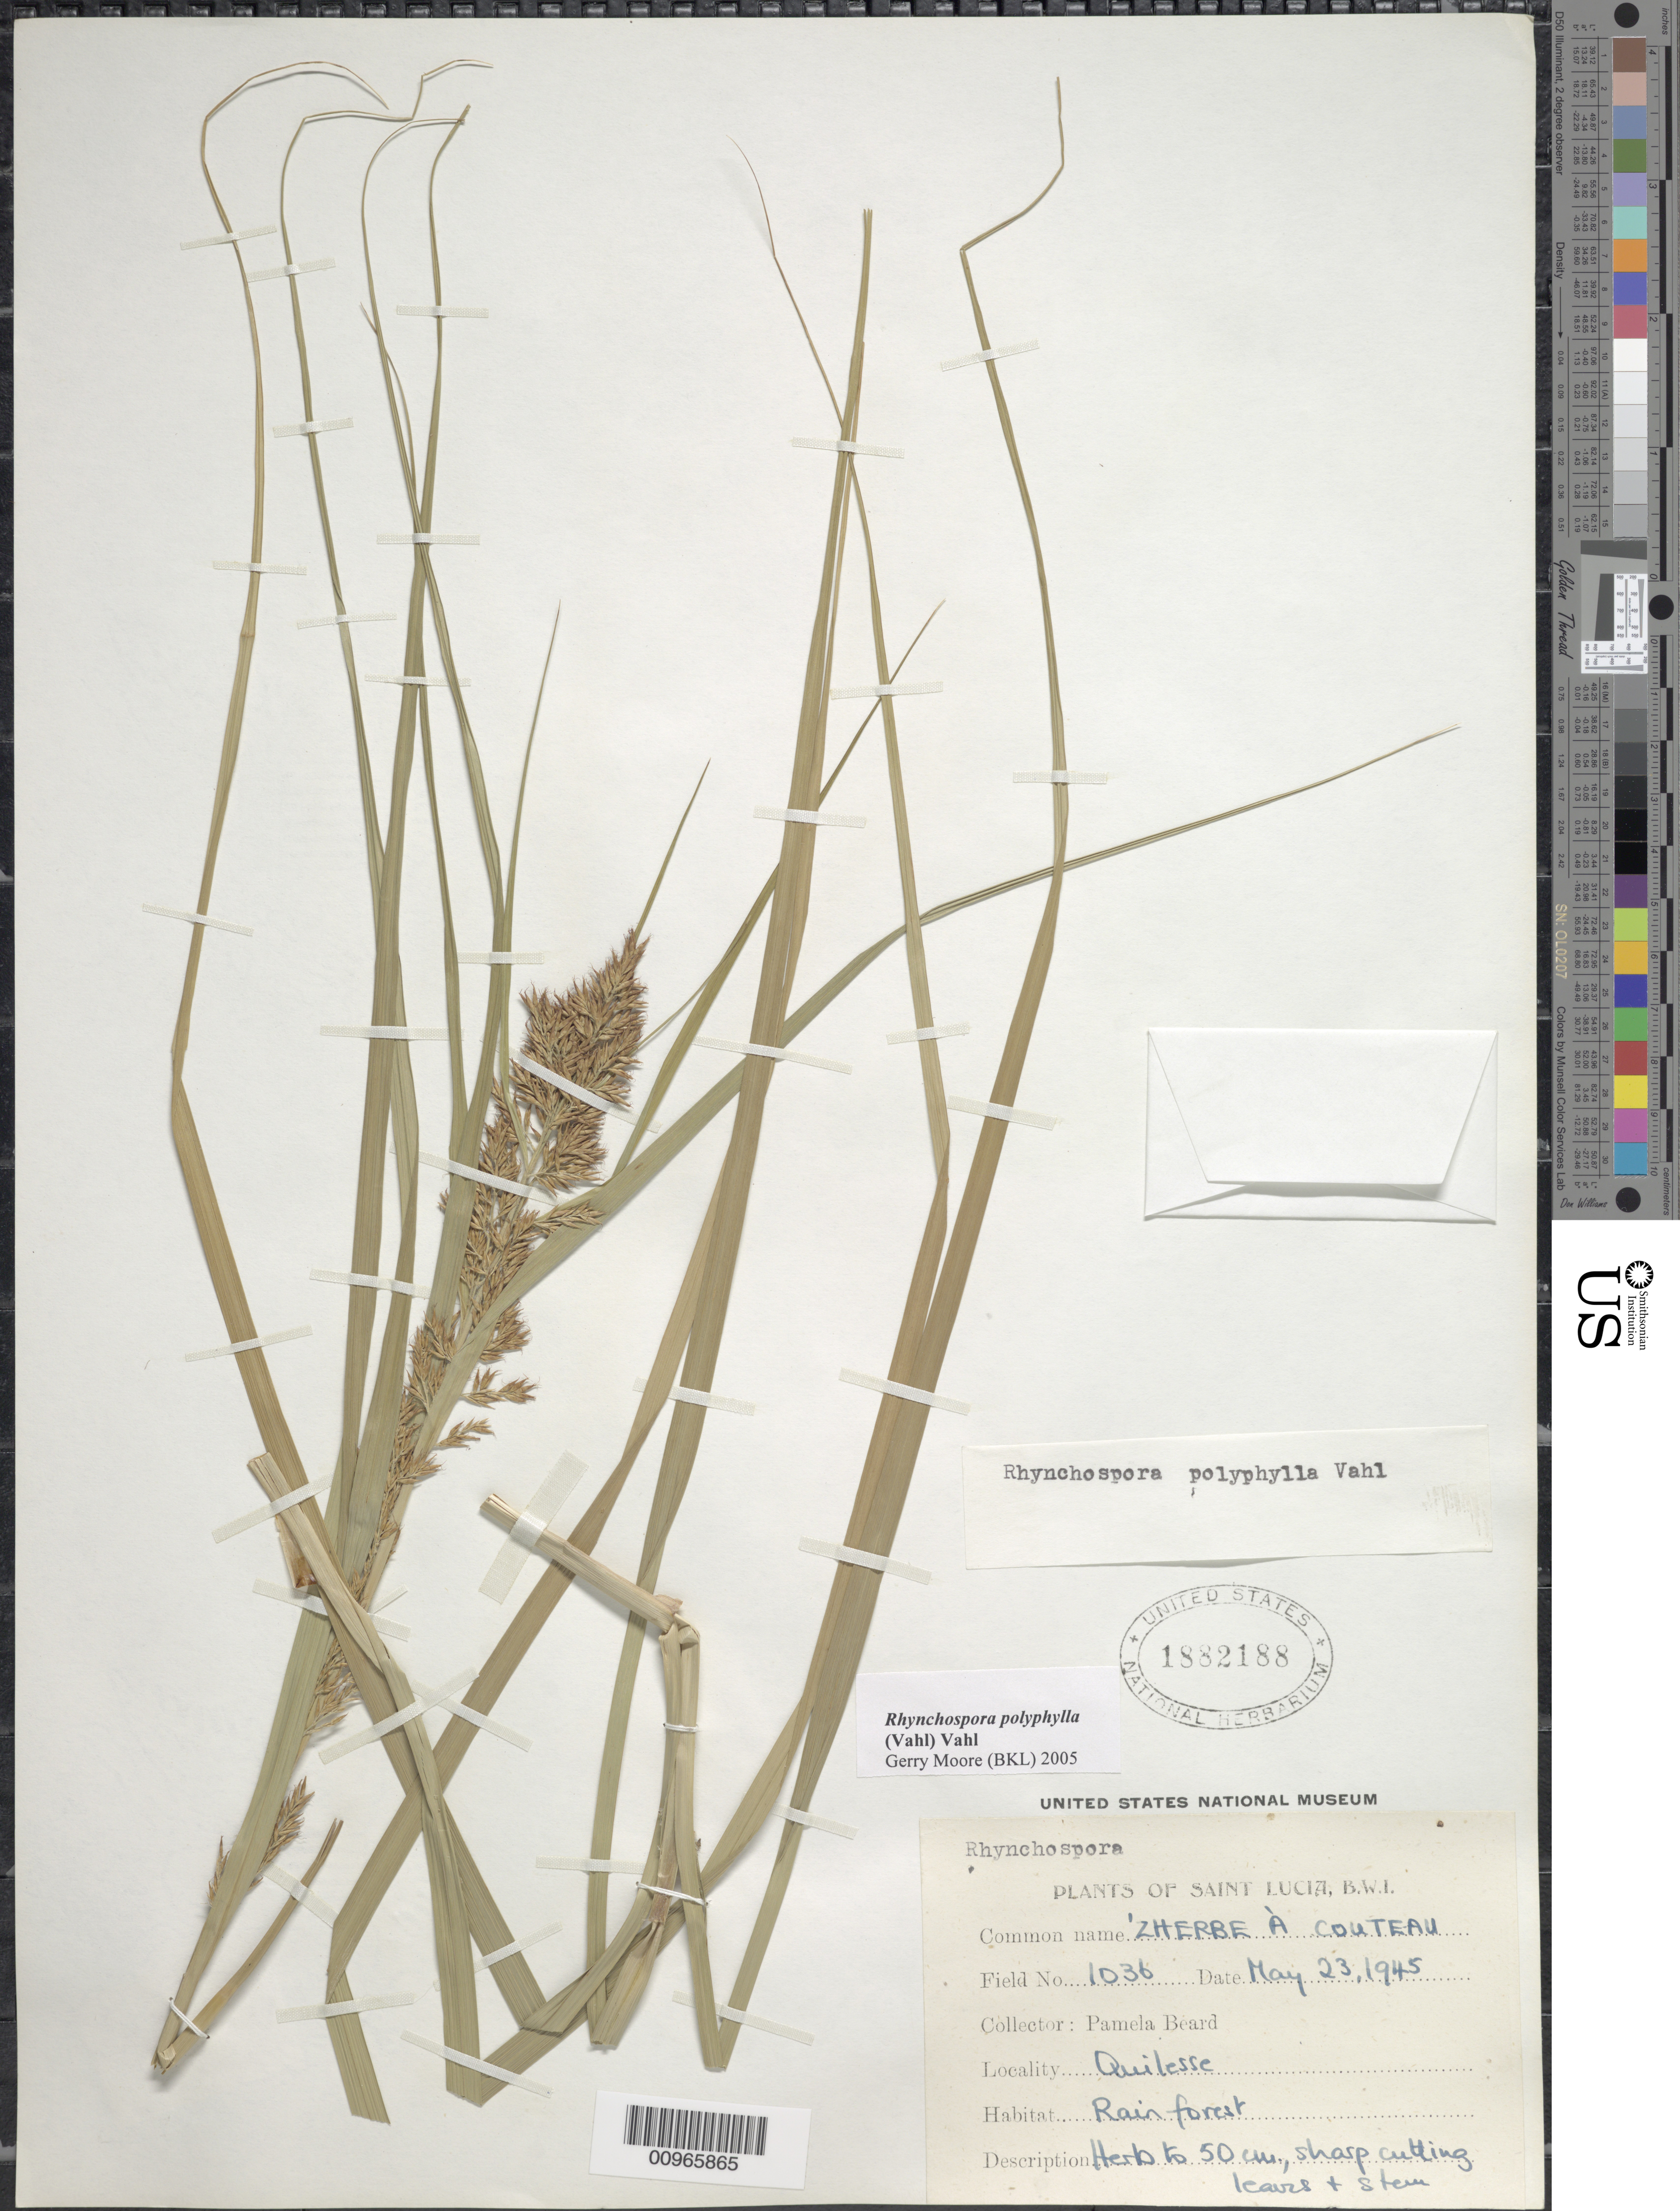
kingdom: Plantae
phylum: Tracheophyta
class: Liliopsida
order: Poales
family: Cyperaceae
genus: Rhynchospora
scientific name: Rhynchospora polyphylla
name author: (Vahl) Vahl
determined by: Moore, G.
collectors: P. Beard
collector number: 1036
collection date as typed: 23 May 1945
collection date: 1945-05-23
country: St. Lucia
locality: Quilesse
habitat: Rainforest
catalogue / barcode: US 1882188